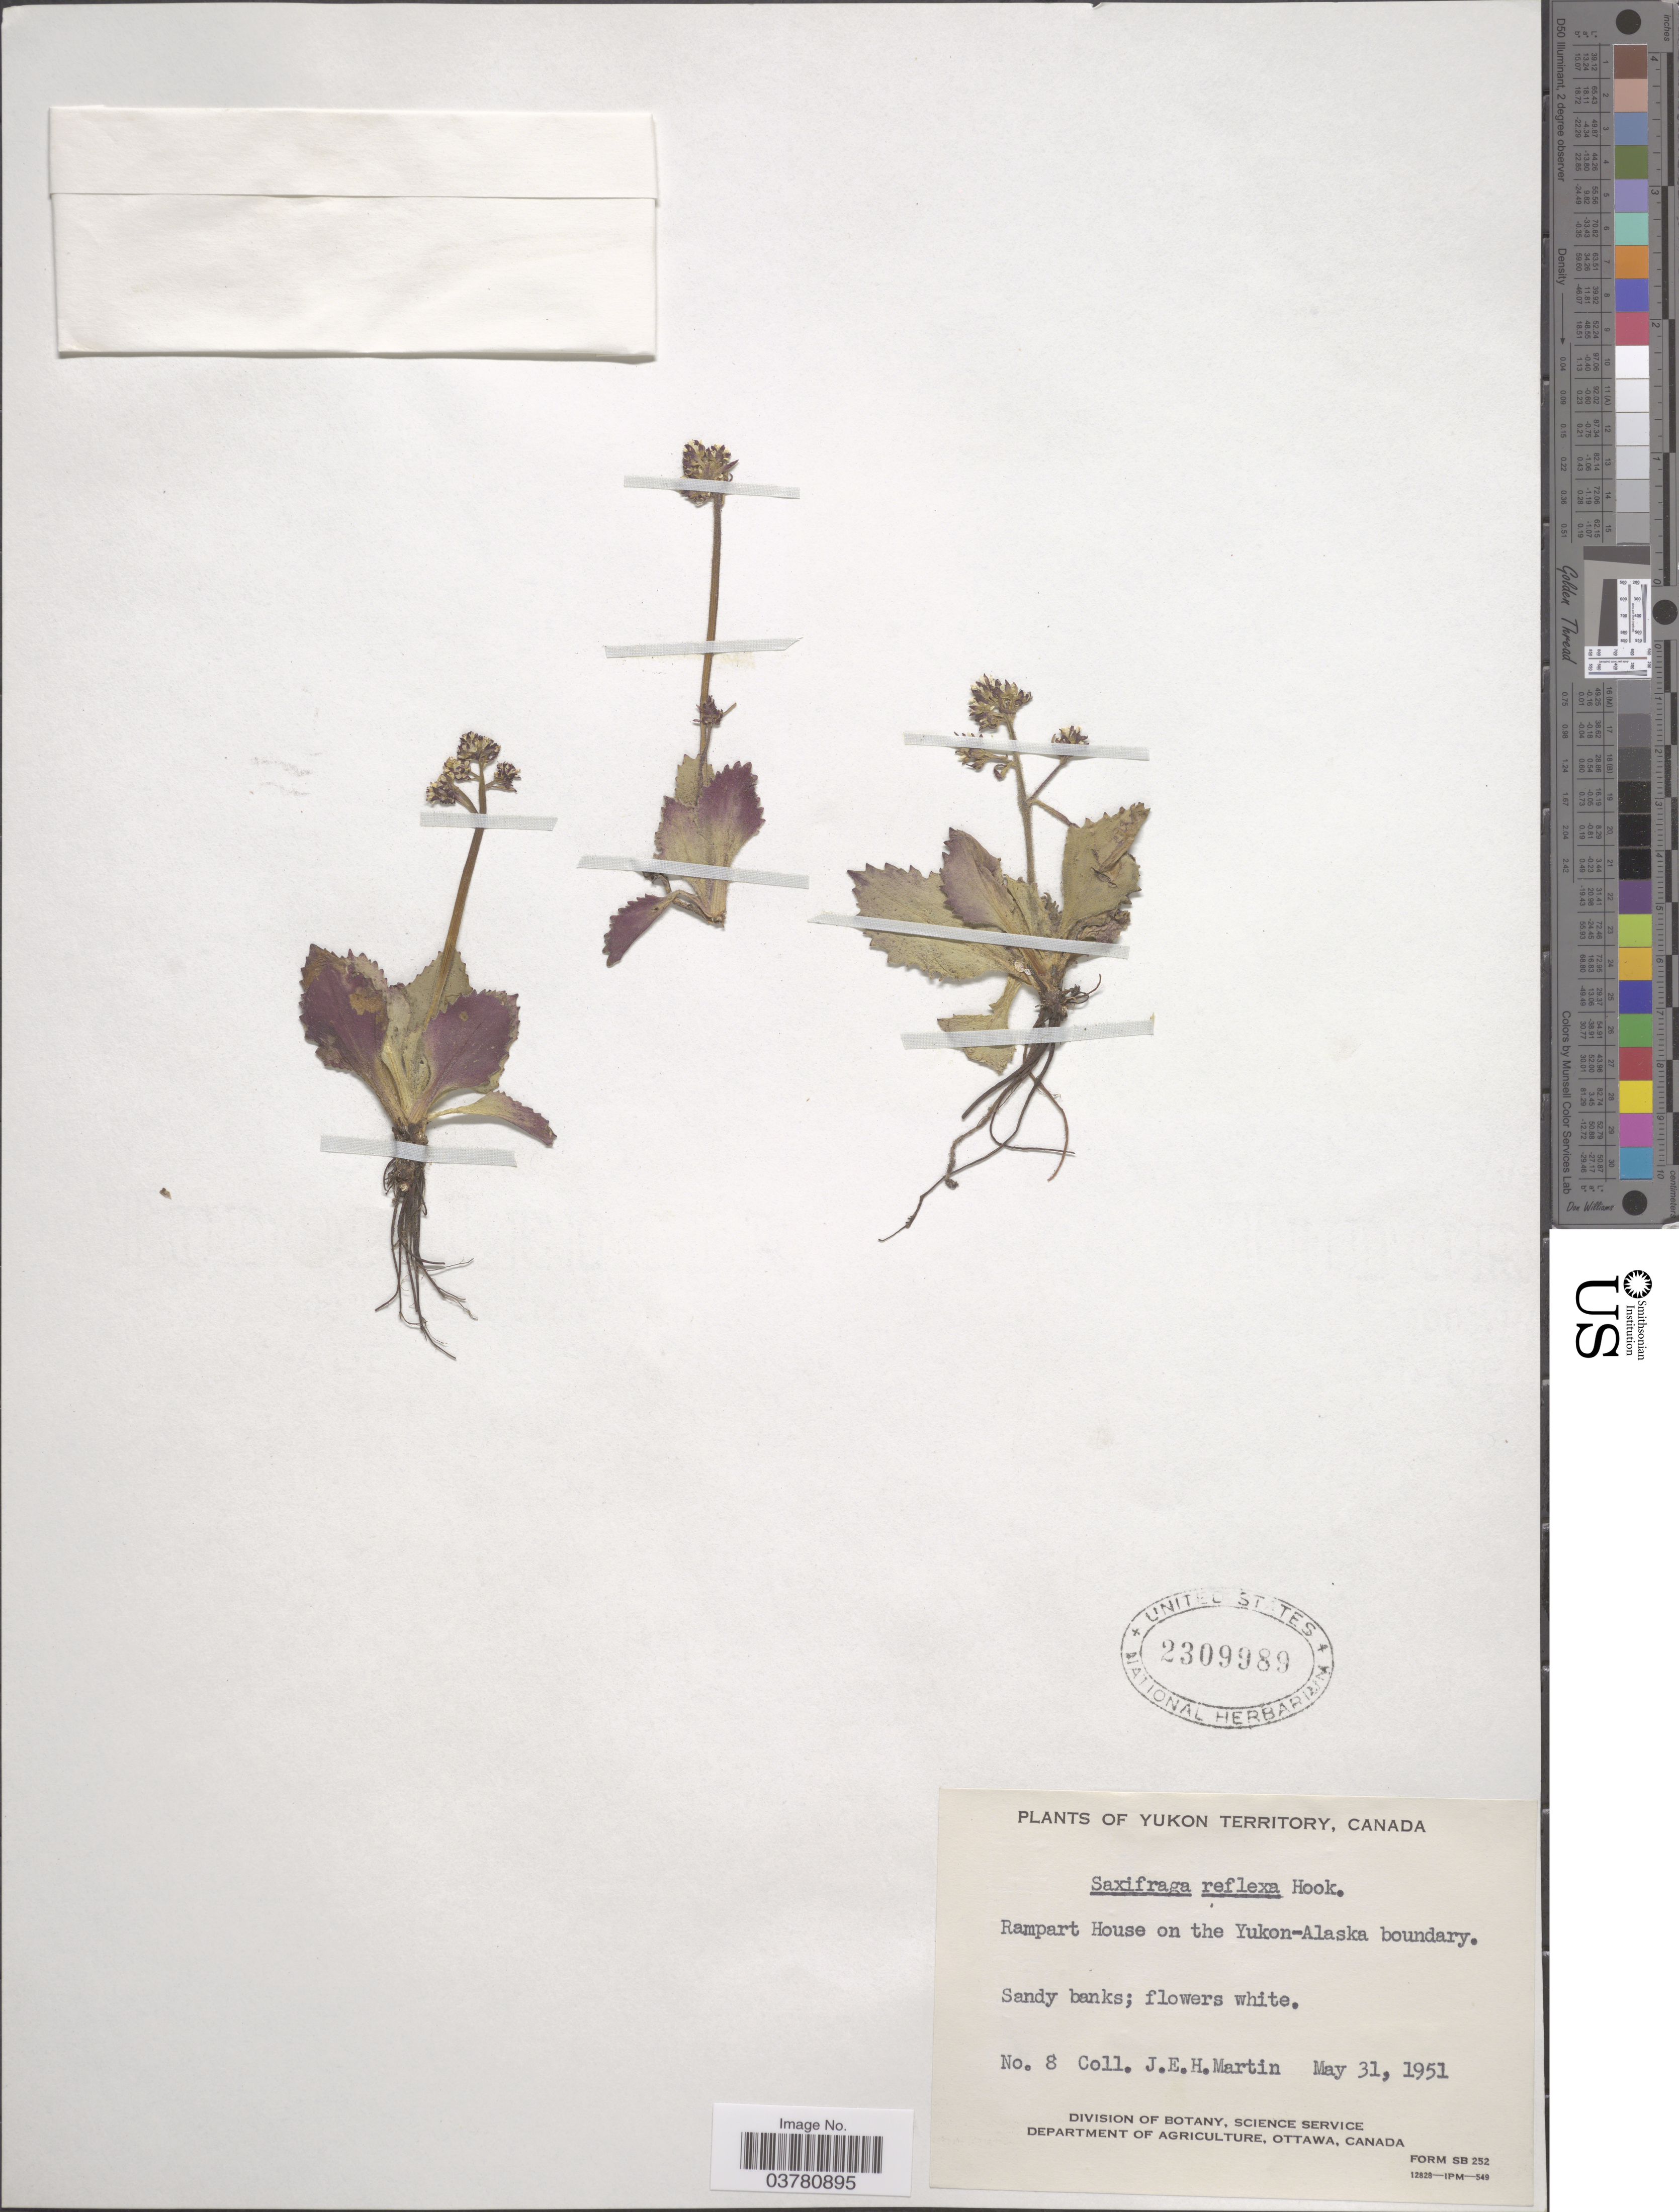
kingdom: Plantae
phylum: Tracheophyta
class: Magnoliopsida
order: Saxifragales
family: Saxifragaceae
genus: Micranthes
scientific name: Micranthes reflexa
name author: (Hook.) Small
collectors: J. E. H. Martin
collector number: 8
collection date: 1951-05-31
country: Canada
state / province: Yukon Territory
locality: Rampart House on the Yukon-Alaska boundary.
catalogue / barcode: US 2309989